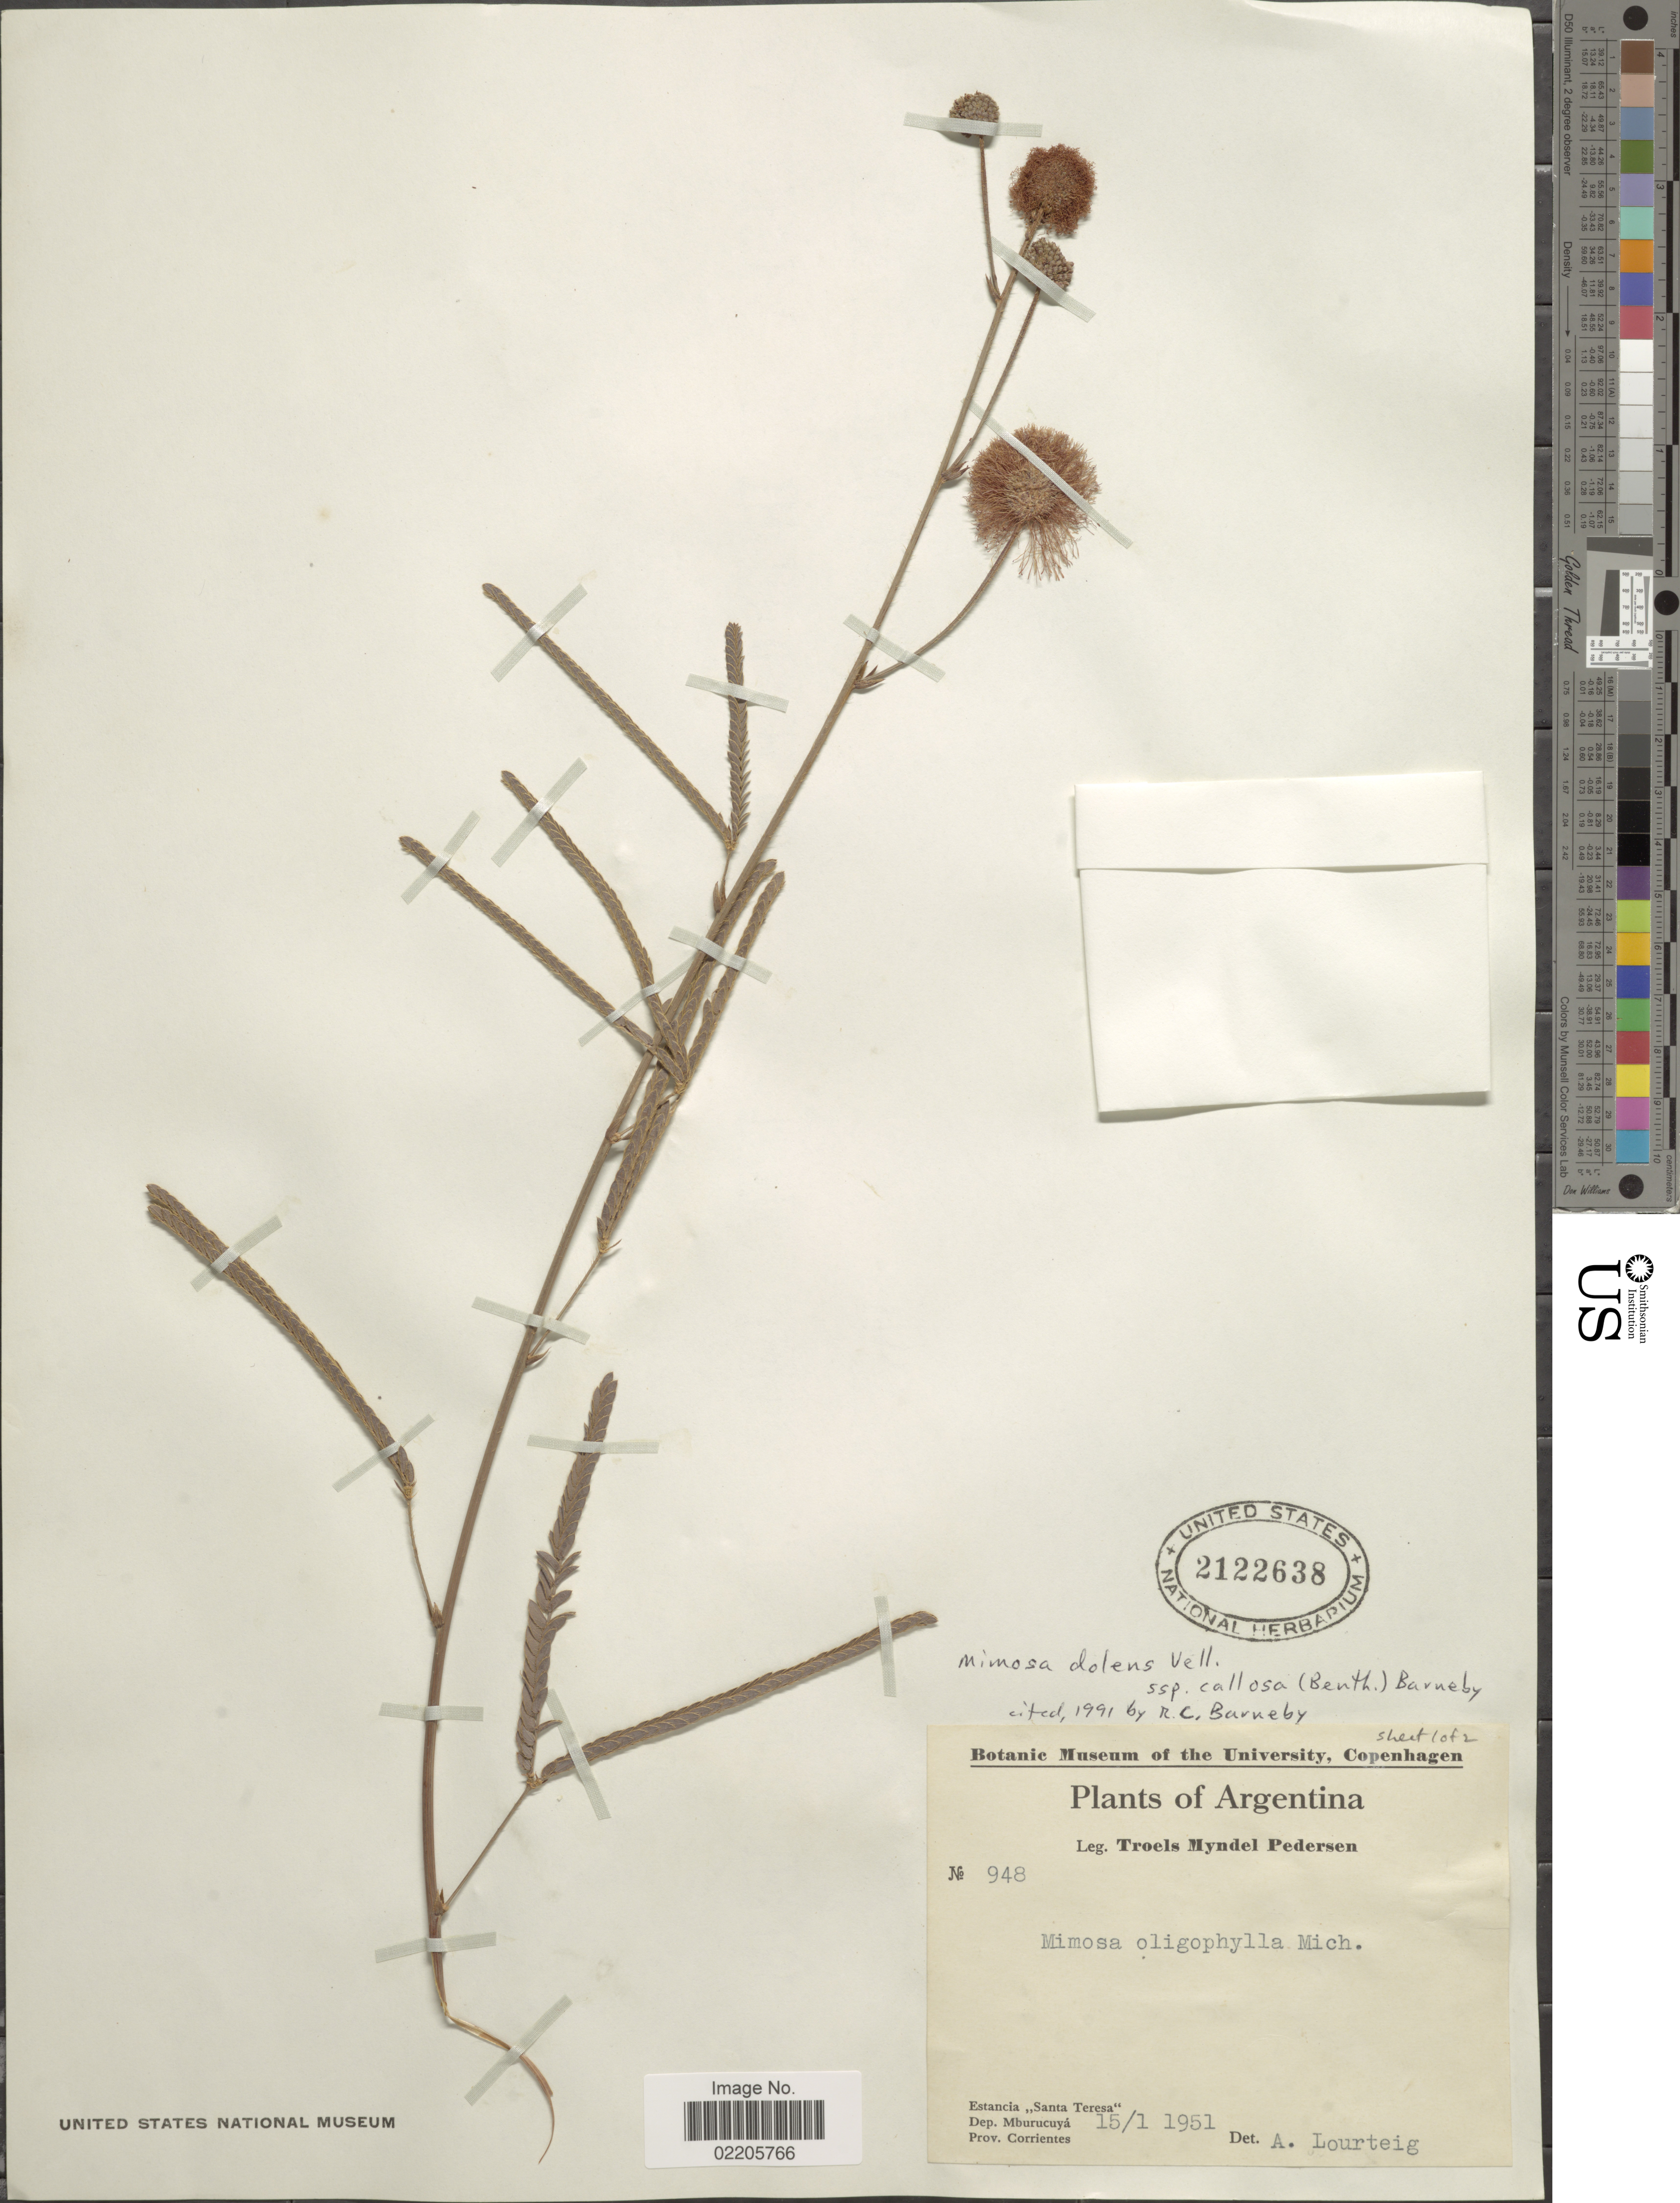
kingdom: Plantae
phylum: Tracheophyta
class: Magnoliopsida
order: Fabales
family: Fabaceae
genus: Mimosa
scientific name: Mimosa dolens subsp. callosa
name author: (Benth.) Barneby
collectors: T. Pederson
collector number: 948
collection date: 1951-01-15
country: Argentina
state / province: Corrientes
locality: Estancia "Santa Teresa", Dep. Mburucuya, Prov. Corrientes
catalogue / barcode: US 2122638